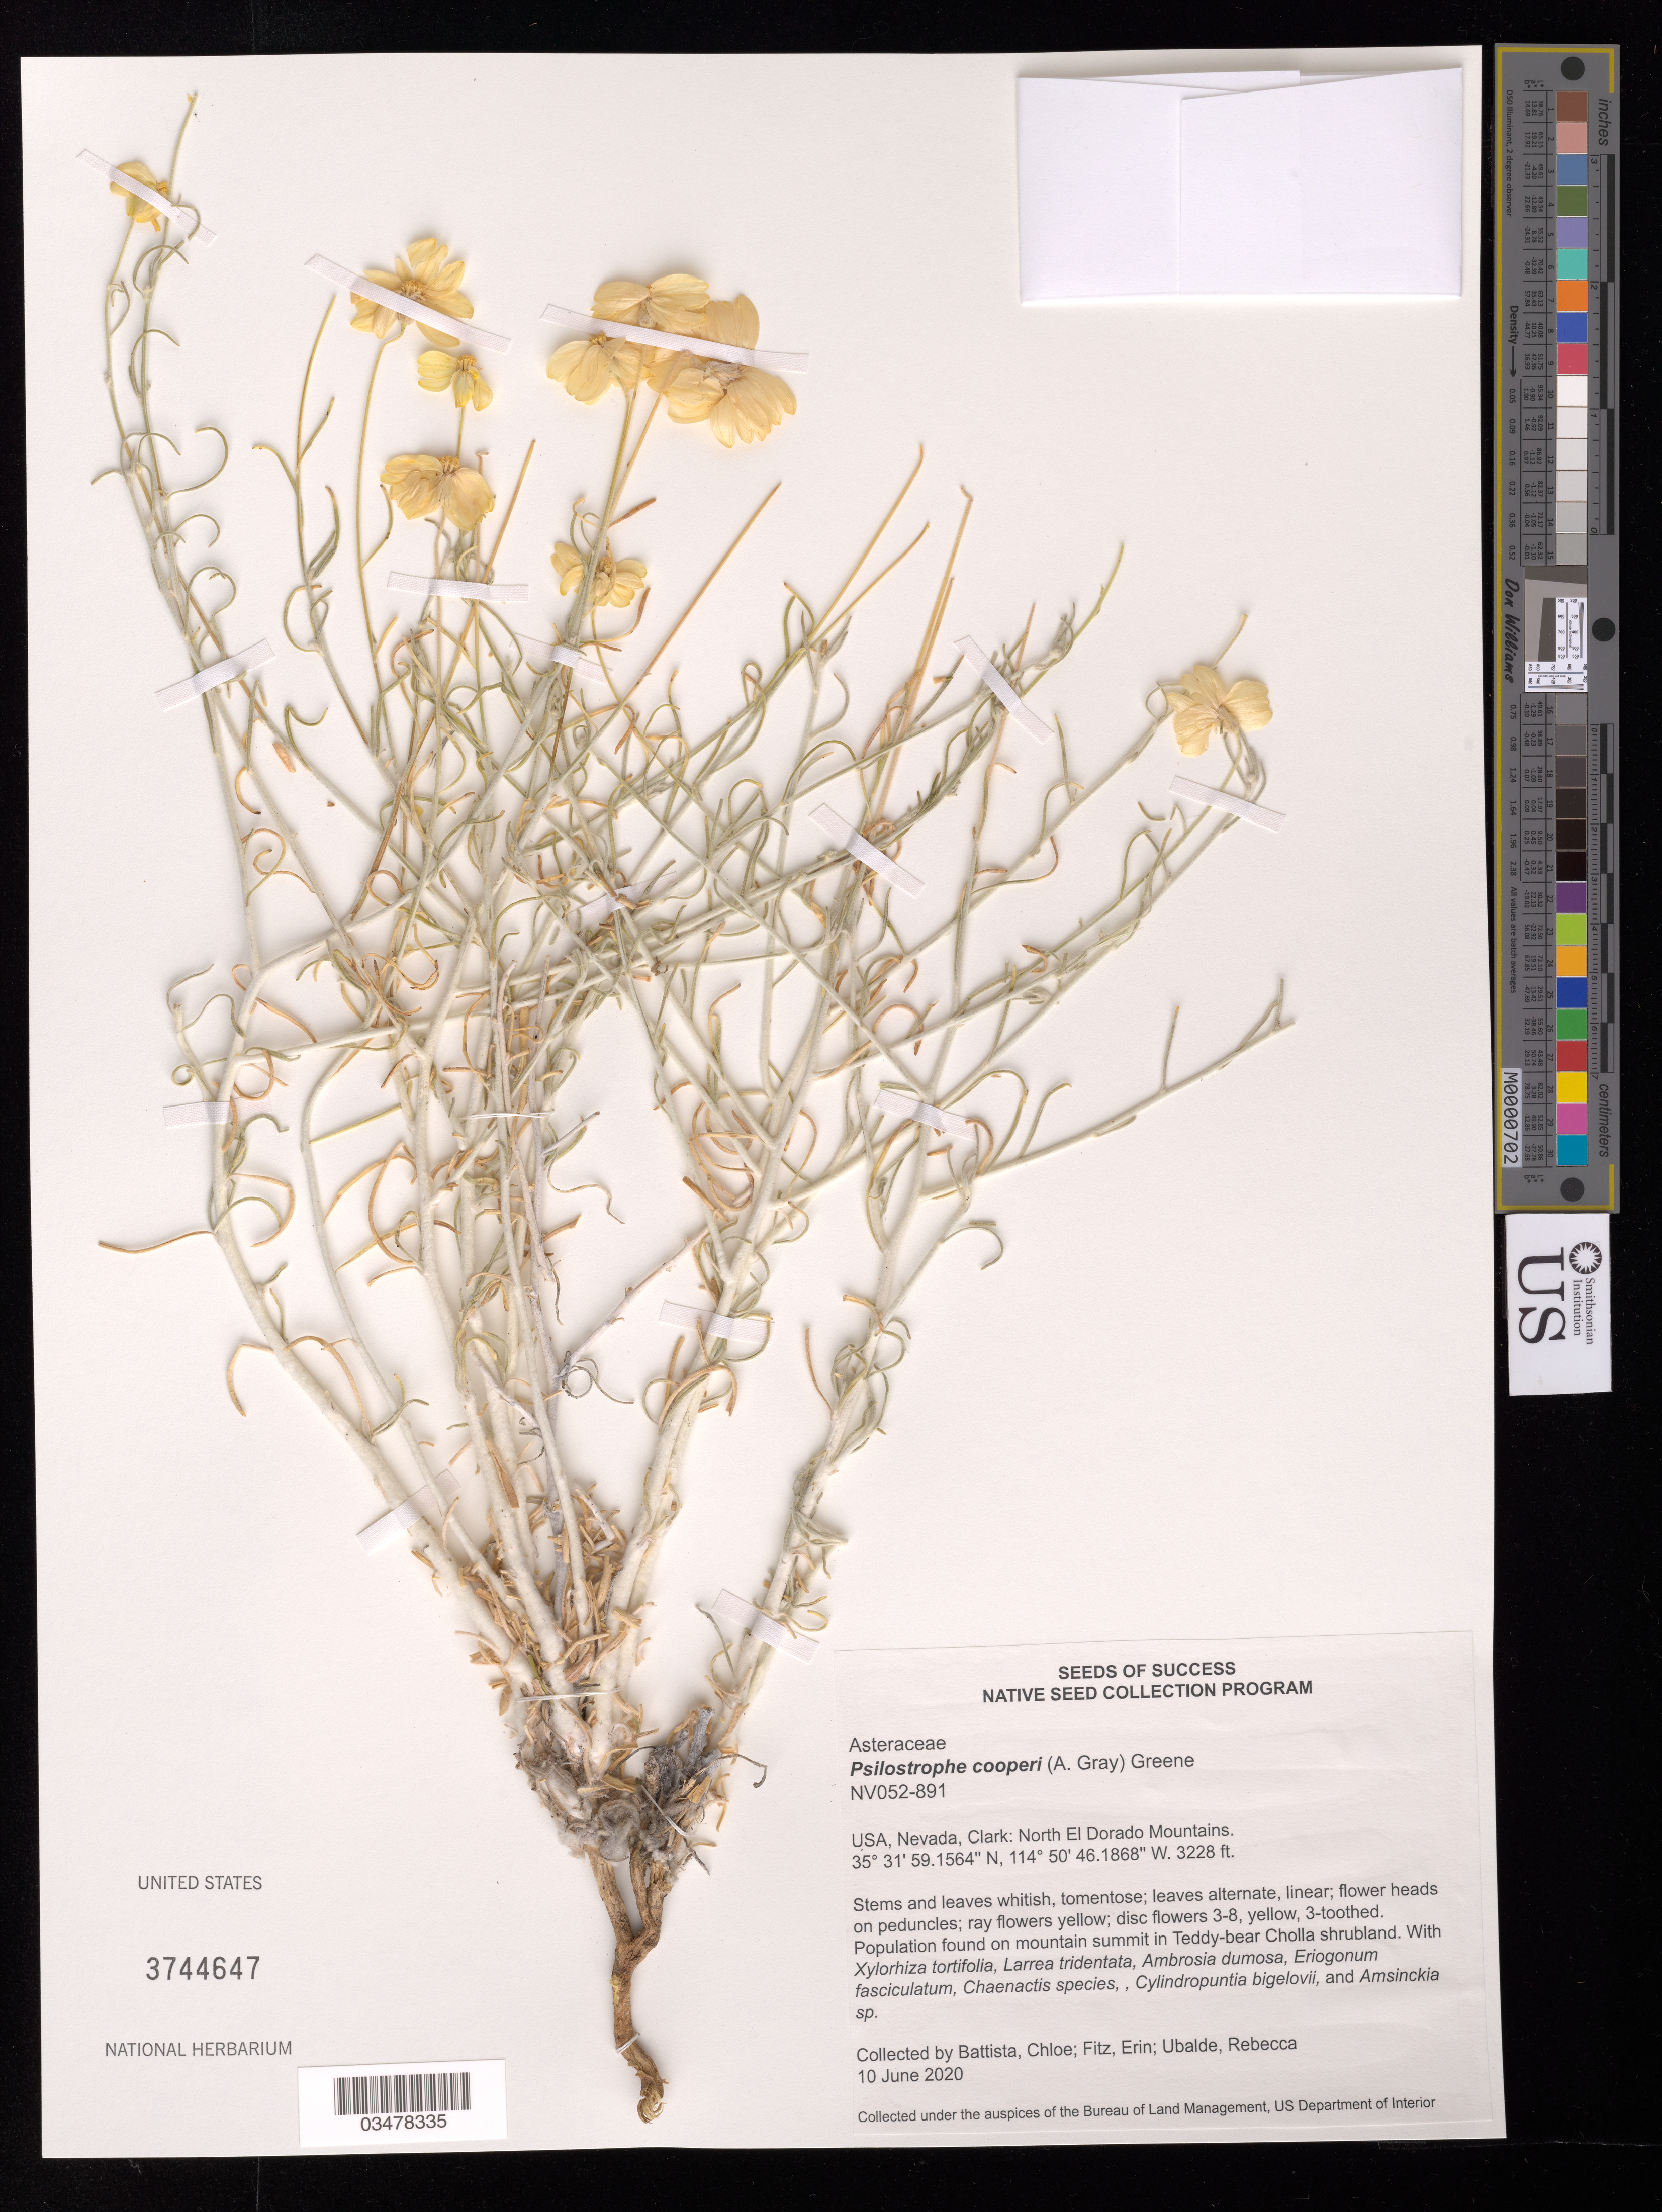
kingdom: Plantae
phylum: Tracheophyta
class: Magnoliopsida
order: Asterales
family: Asteraceae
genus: Psilostrophe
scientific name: Psilostrophe cooperi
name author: (A. Gray) Greene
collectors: C. Battista, E. Fitz & R. Ubalde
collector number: NV052-891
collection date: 2020-06-10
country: United States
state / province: Nevada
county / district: Clark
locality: North El Dorado Mtns.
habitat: Mountain summit in Teddy-bear Cholla shrubland. With Xylorhiza tortifolia, Larrea tridentata, etc.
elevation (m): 984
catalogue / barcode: US 3744647